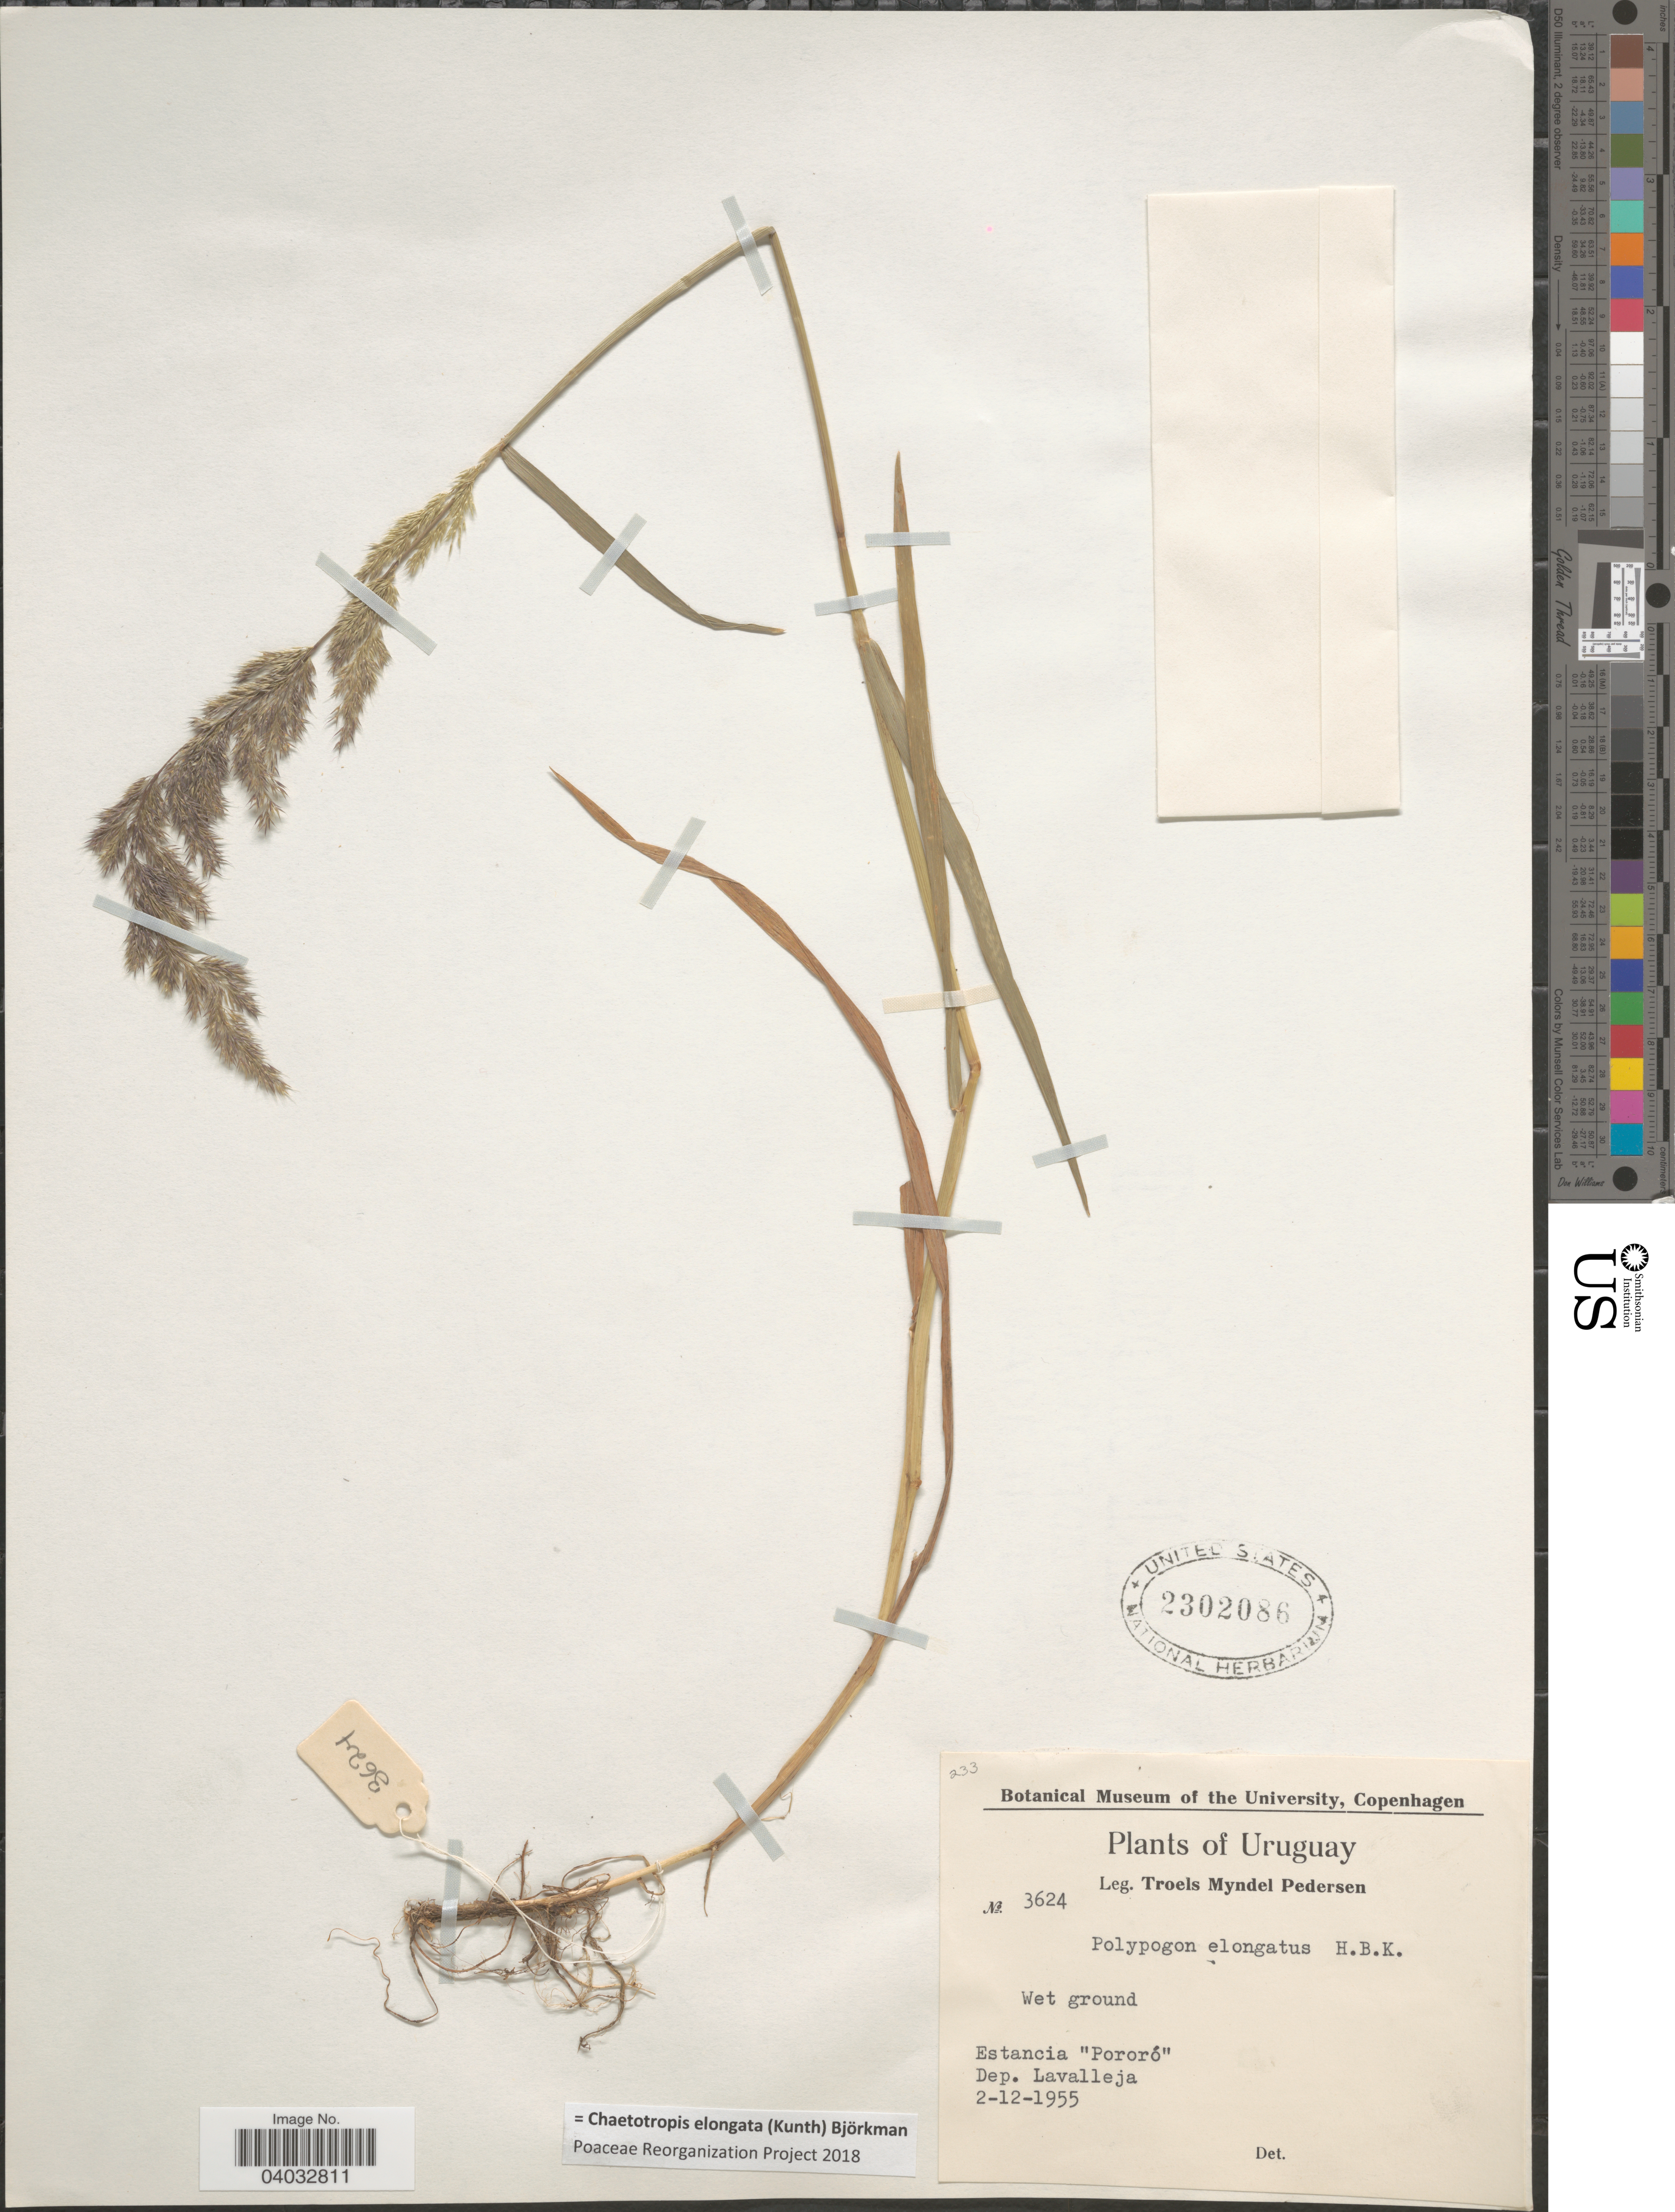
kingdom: Plantae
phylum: Tracheophyta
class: Liliopsida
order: Poales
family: Poaceae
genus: Chaetotropis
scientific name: Chaetotropis elongata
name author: (Kunth) Björkman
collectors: T. Pederson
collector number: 3624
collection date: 1955-12-02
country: Uruguay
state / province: Lavalleja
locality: Estancia "Pororó". Dep. Lavalleja.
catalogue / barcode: US 2302086